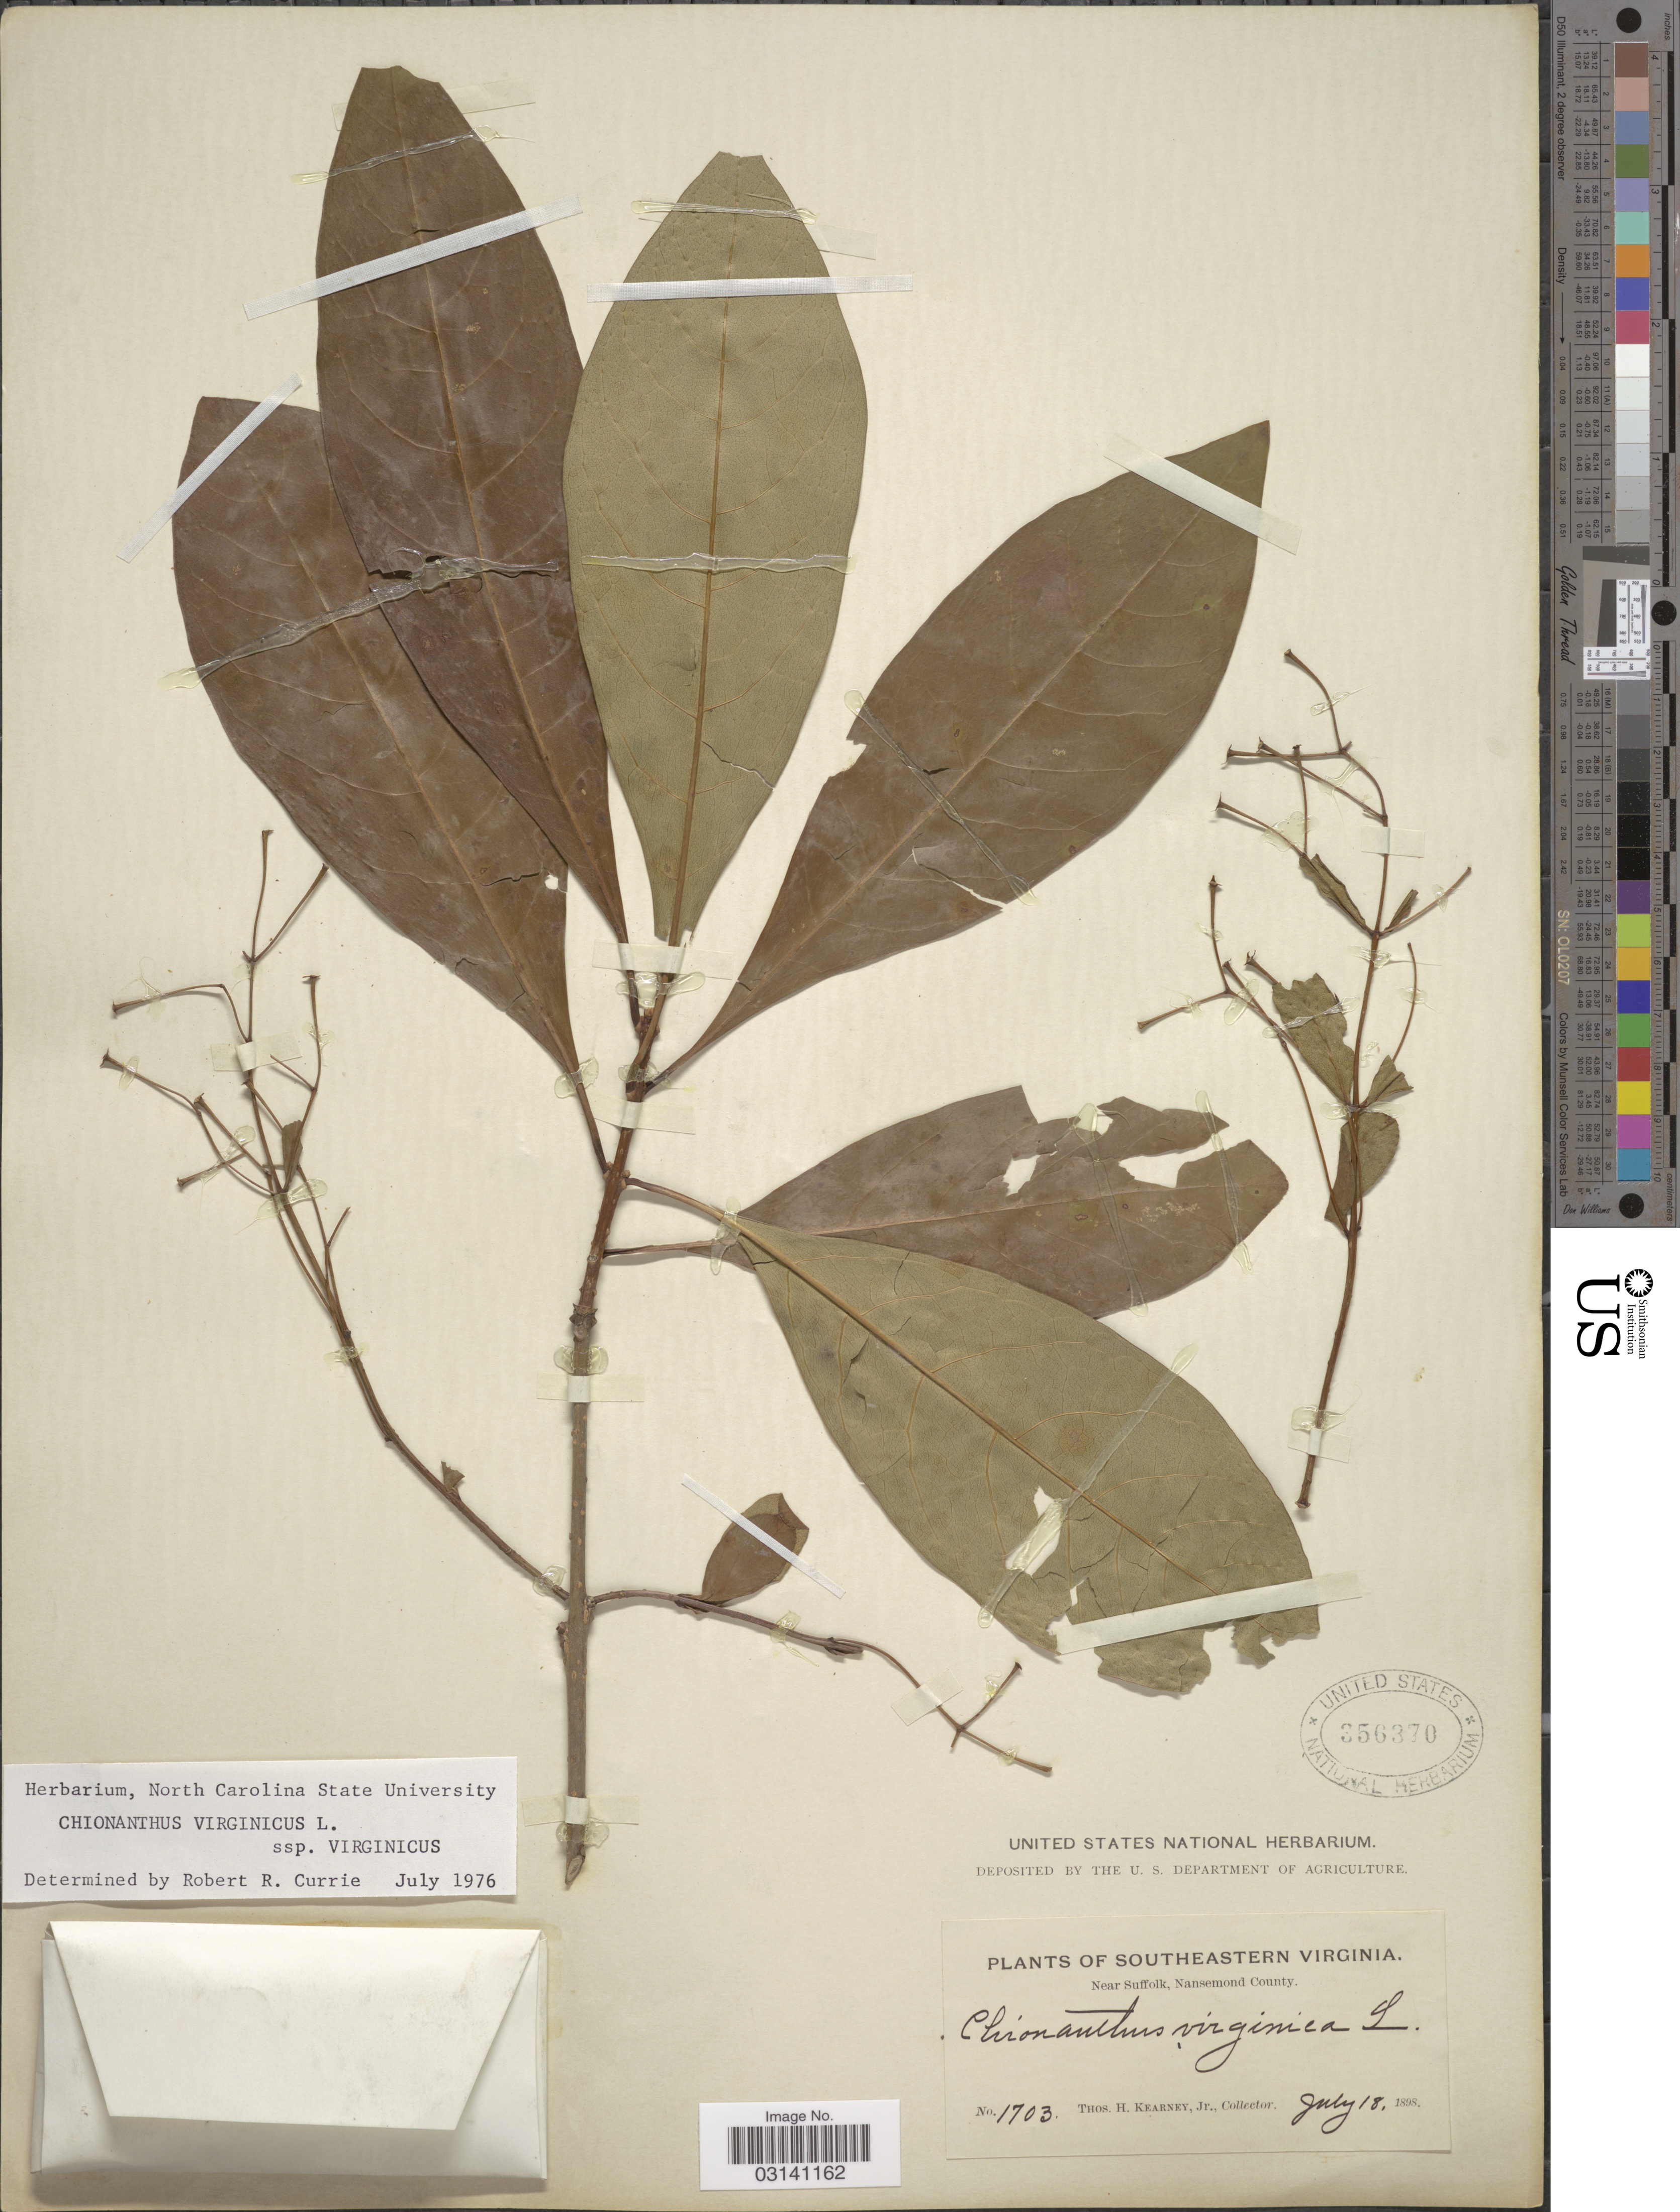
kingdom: Plantae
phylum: Tracheophyta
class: Magnoliopsida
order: Lamiales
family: Oleaceae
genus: Chionanthus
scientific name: Chionanthus virginicus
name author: L.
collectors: T. H. Kearney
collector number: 1703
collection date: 1898-07-18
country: United States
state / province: Virginia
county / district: City of Suffolk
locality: Southeastern Virginia. Near Suffolk, Nansemond County.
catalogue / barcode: US 356370